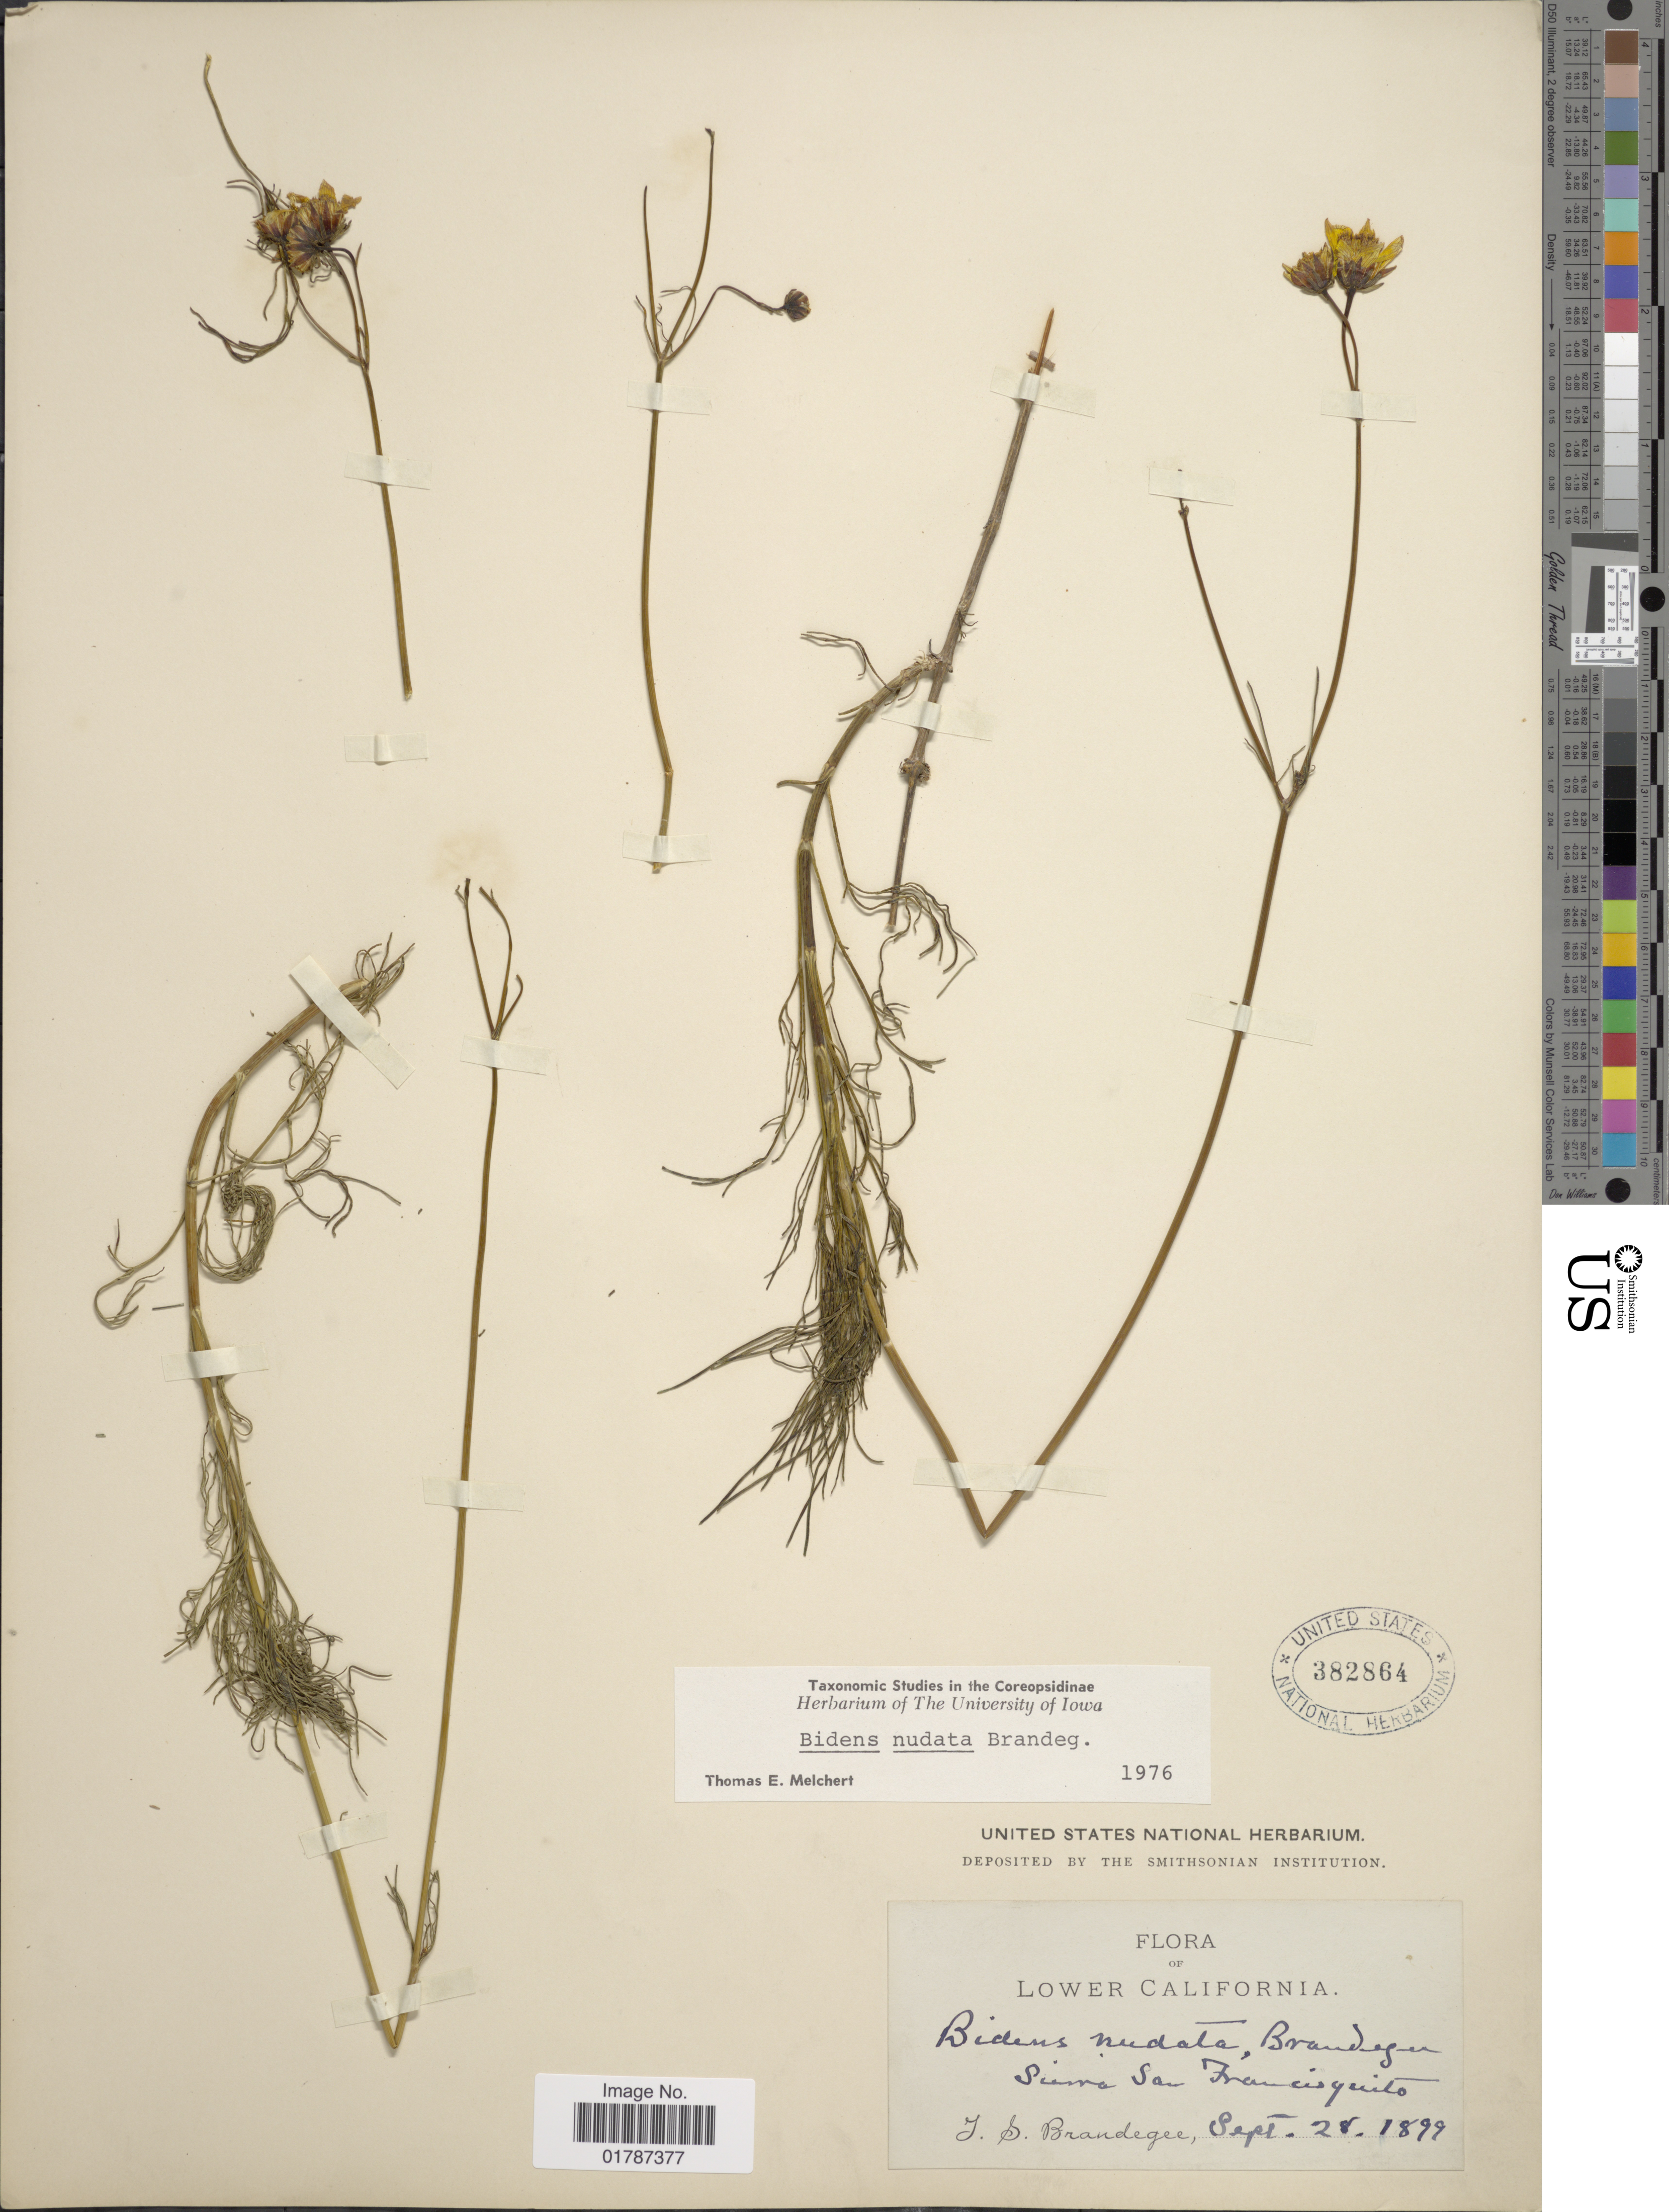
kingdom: Plantae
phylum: Tracheophyta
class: Magnoliopsida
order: Asterales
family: Asteraceae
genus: Bidens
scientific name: Bidens nudata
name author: Brandegee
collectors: J. S. Brandegee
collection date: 1899-09-28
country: Mexico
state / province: Baja California Sur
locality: Lower California, Sierra San Francisquito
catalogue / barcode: US 382864